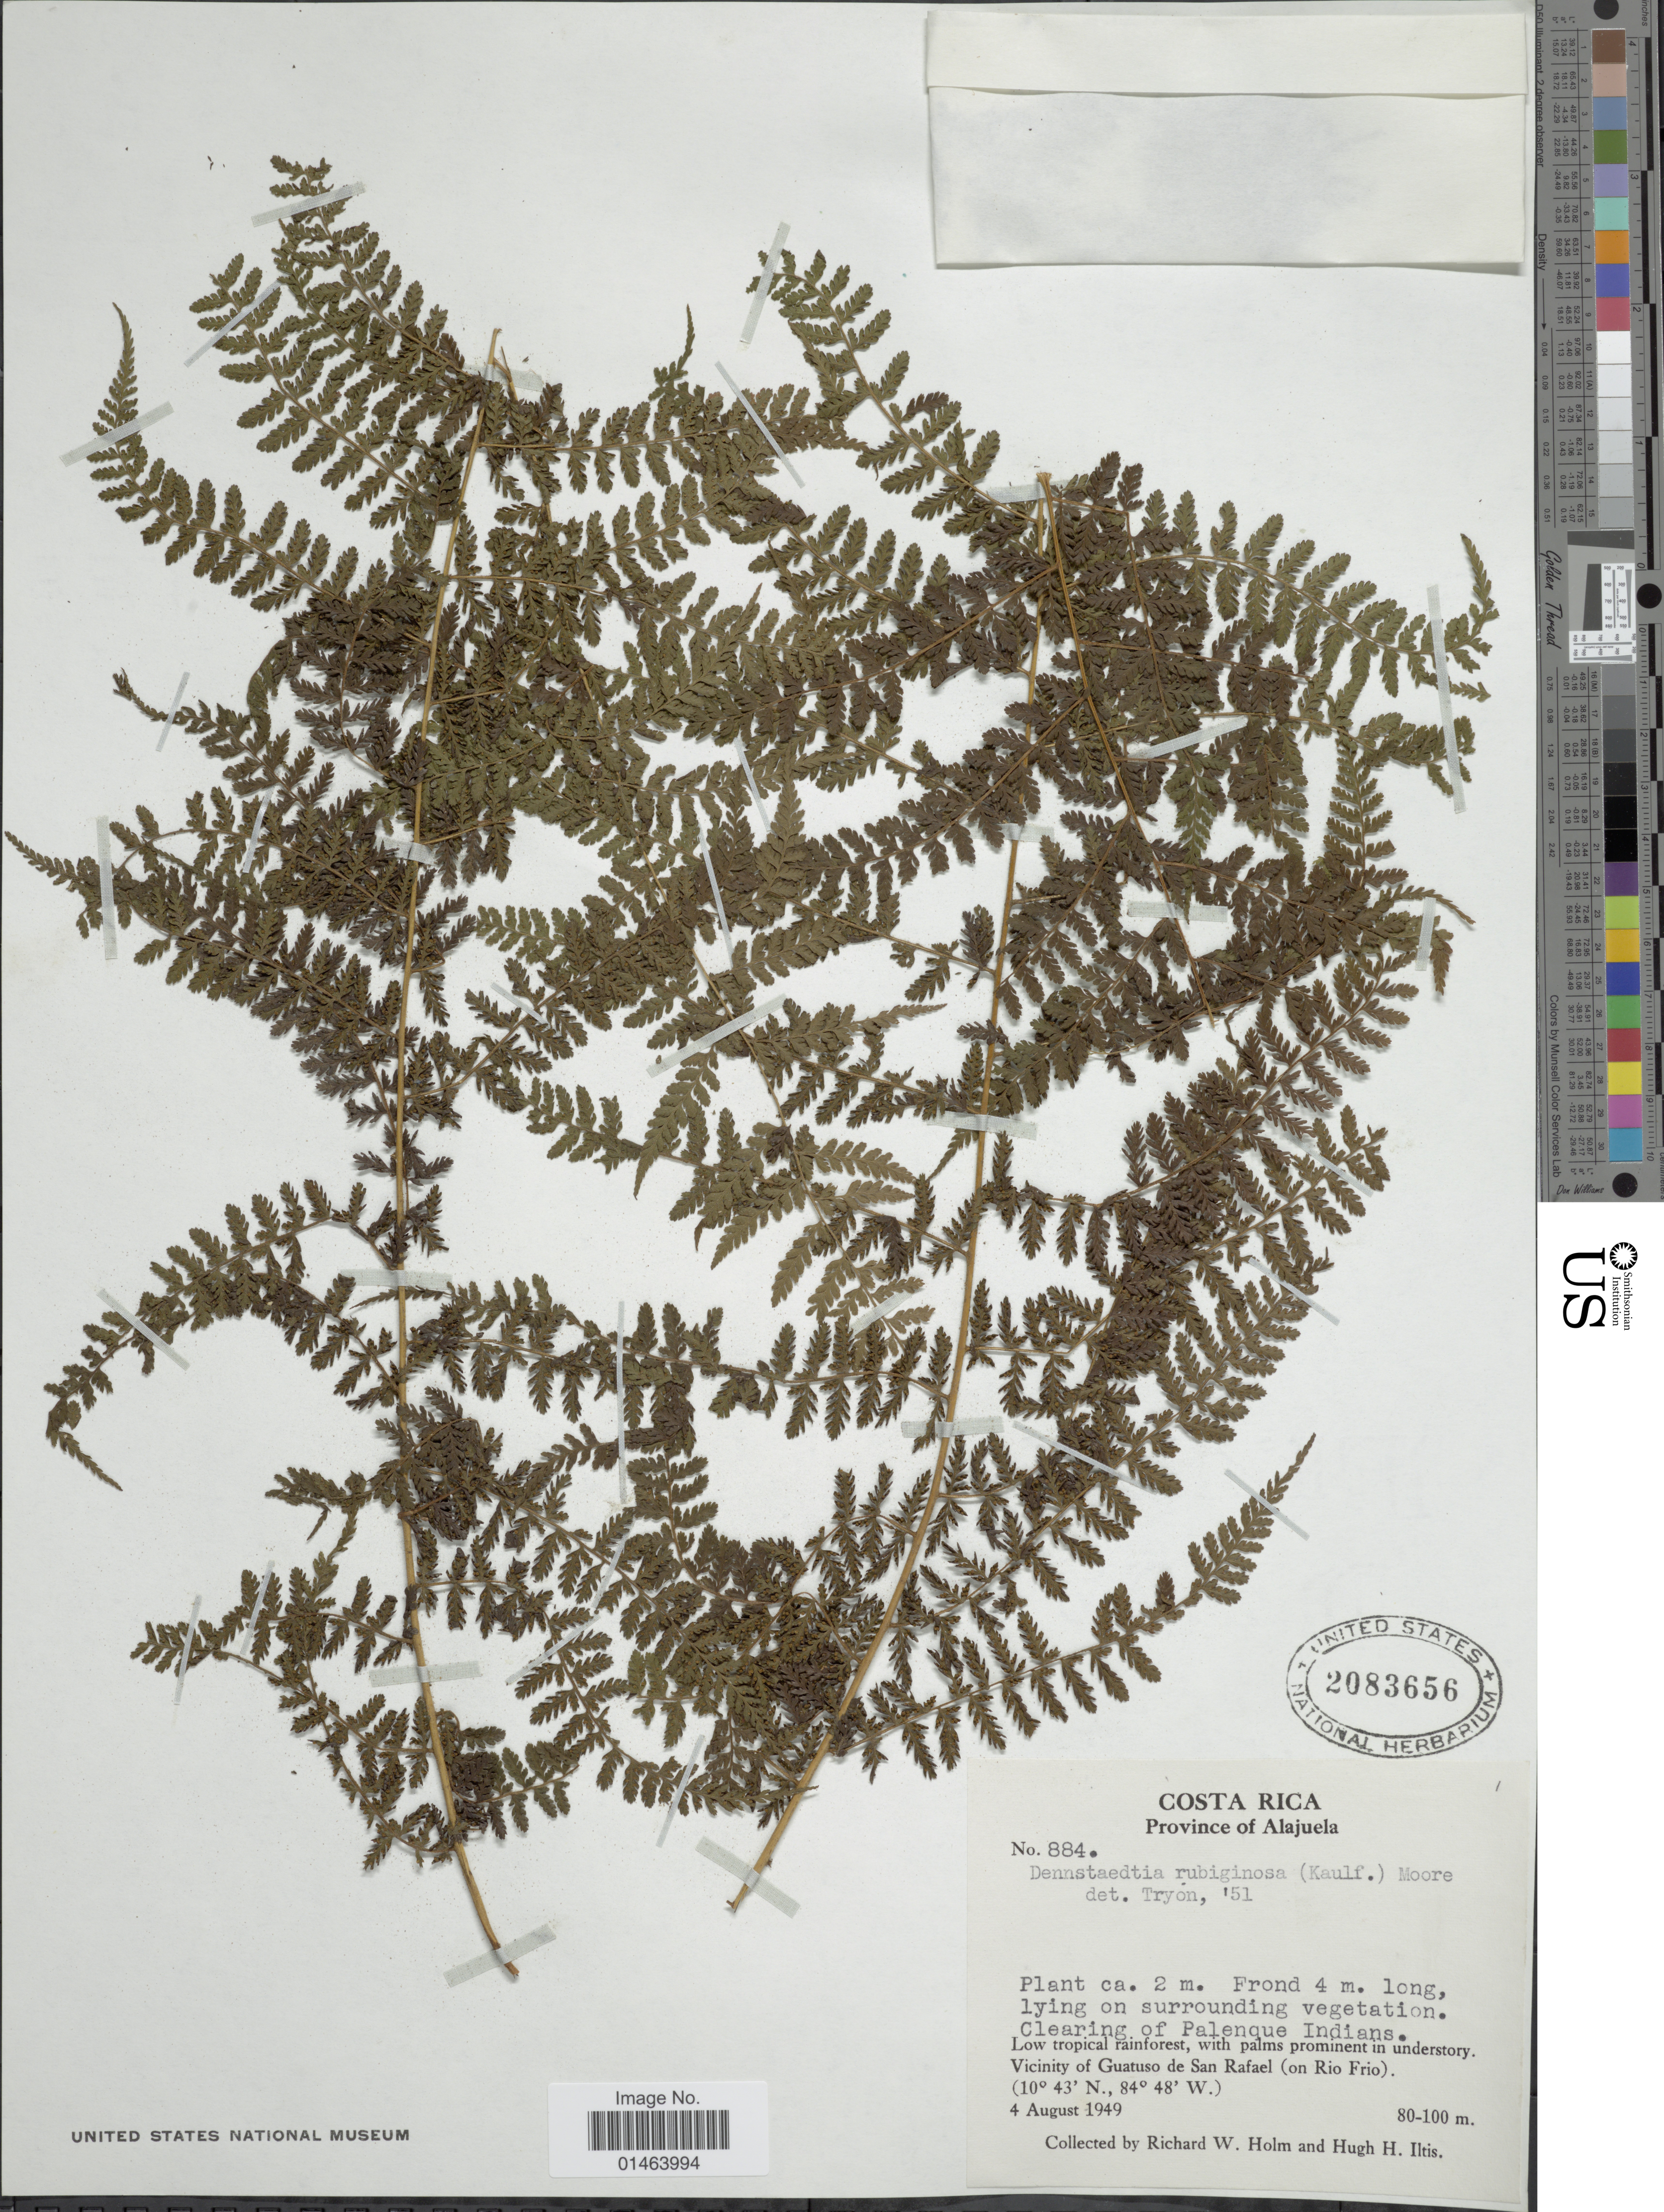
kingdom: Plantae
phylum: Tracheophyta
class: Polypodiopsida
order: Polypodiales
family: Dennstaedtiaceae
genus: Dennstaedtia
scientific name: Dennstaedtia cicutaria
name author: (Sw.) T. Moore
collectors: W. Richard & H. H. Iltis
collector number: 884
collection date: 1949-08-04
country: Costa Rica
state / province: Alajuela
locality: Costa Rica, Vicinity of Guatuso de San Rafael (on Rio Frio).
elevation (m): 80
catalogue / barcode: US 2083656